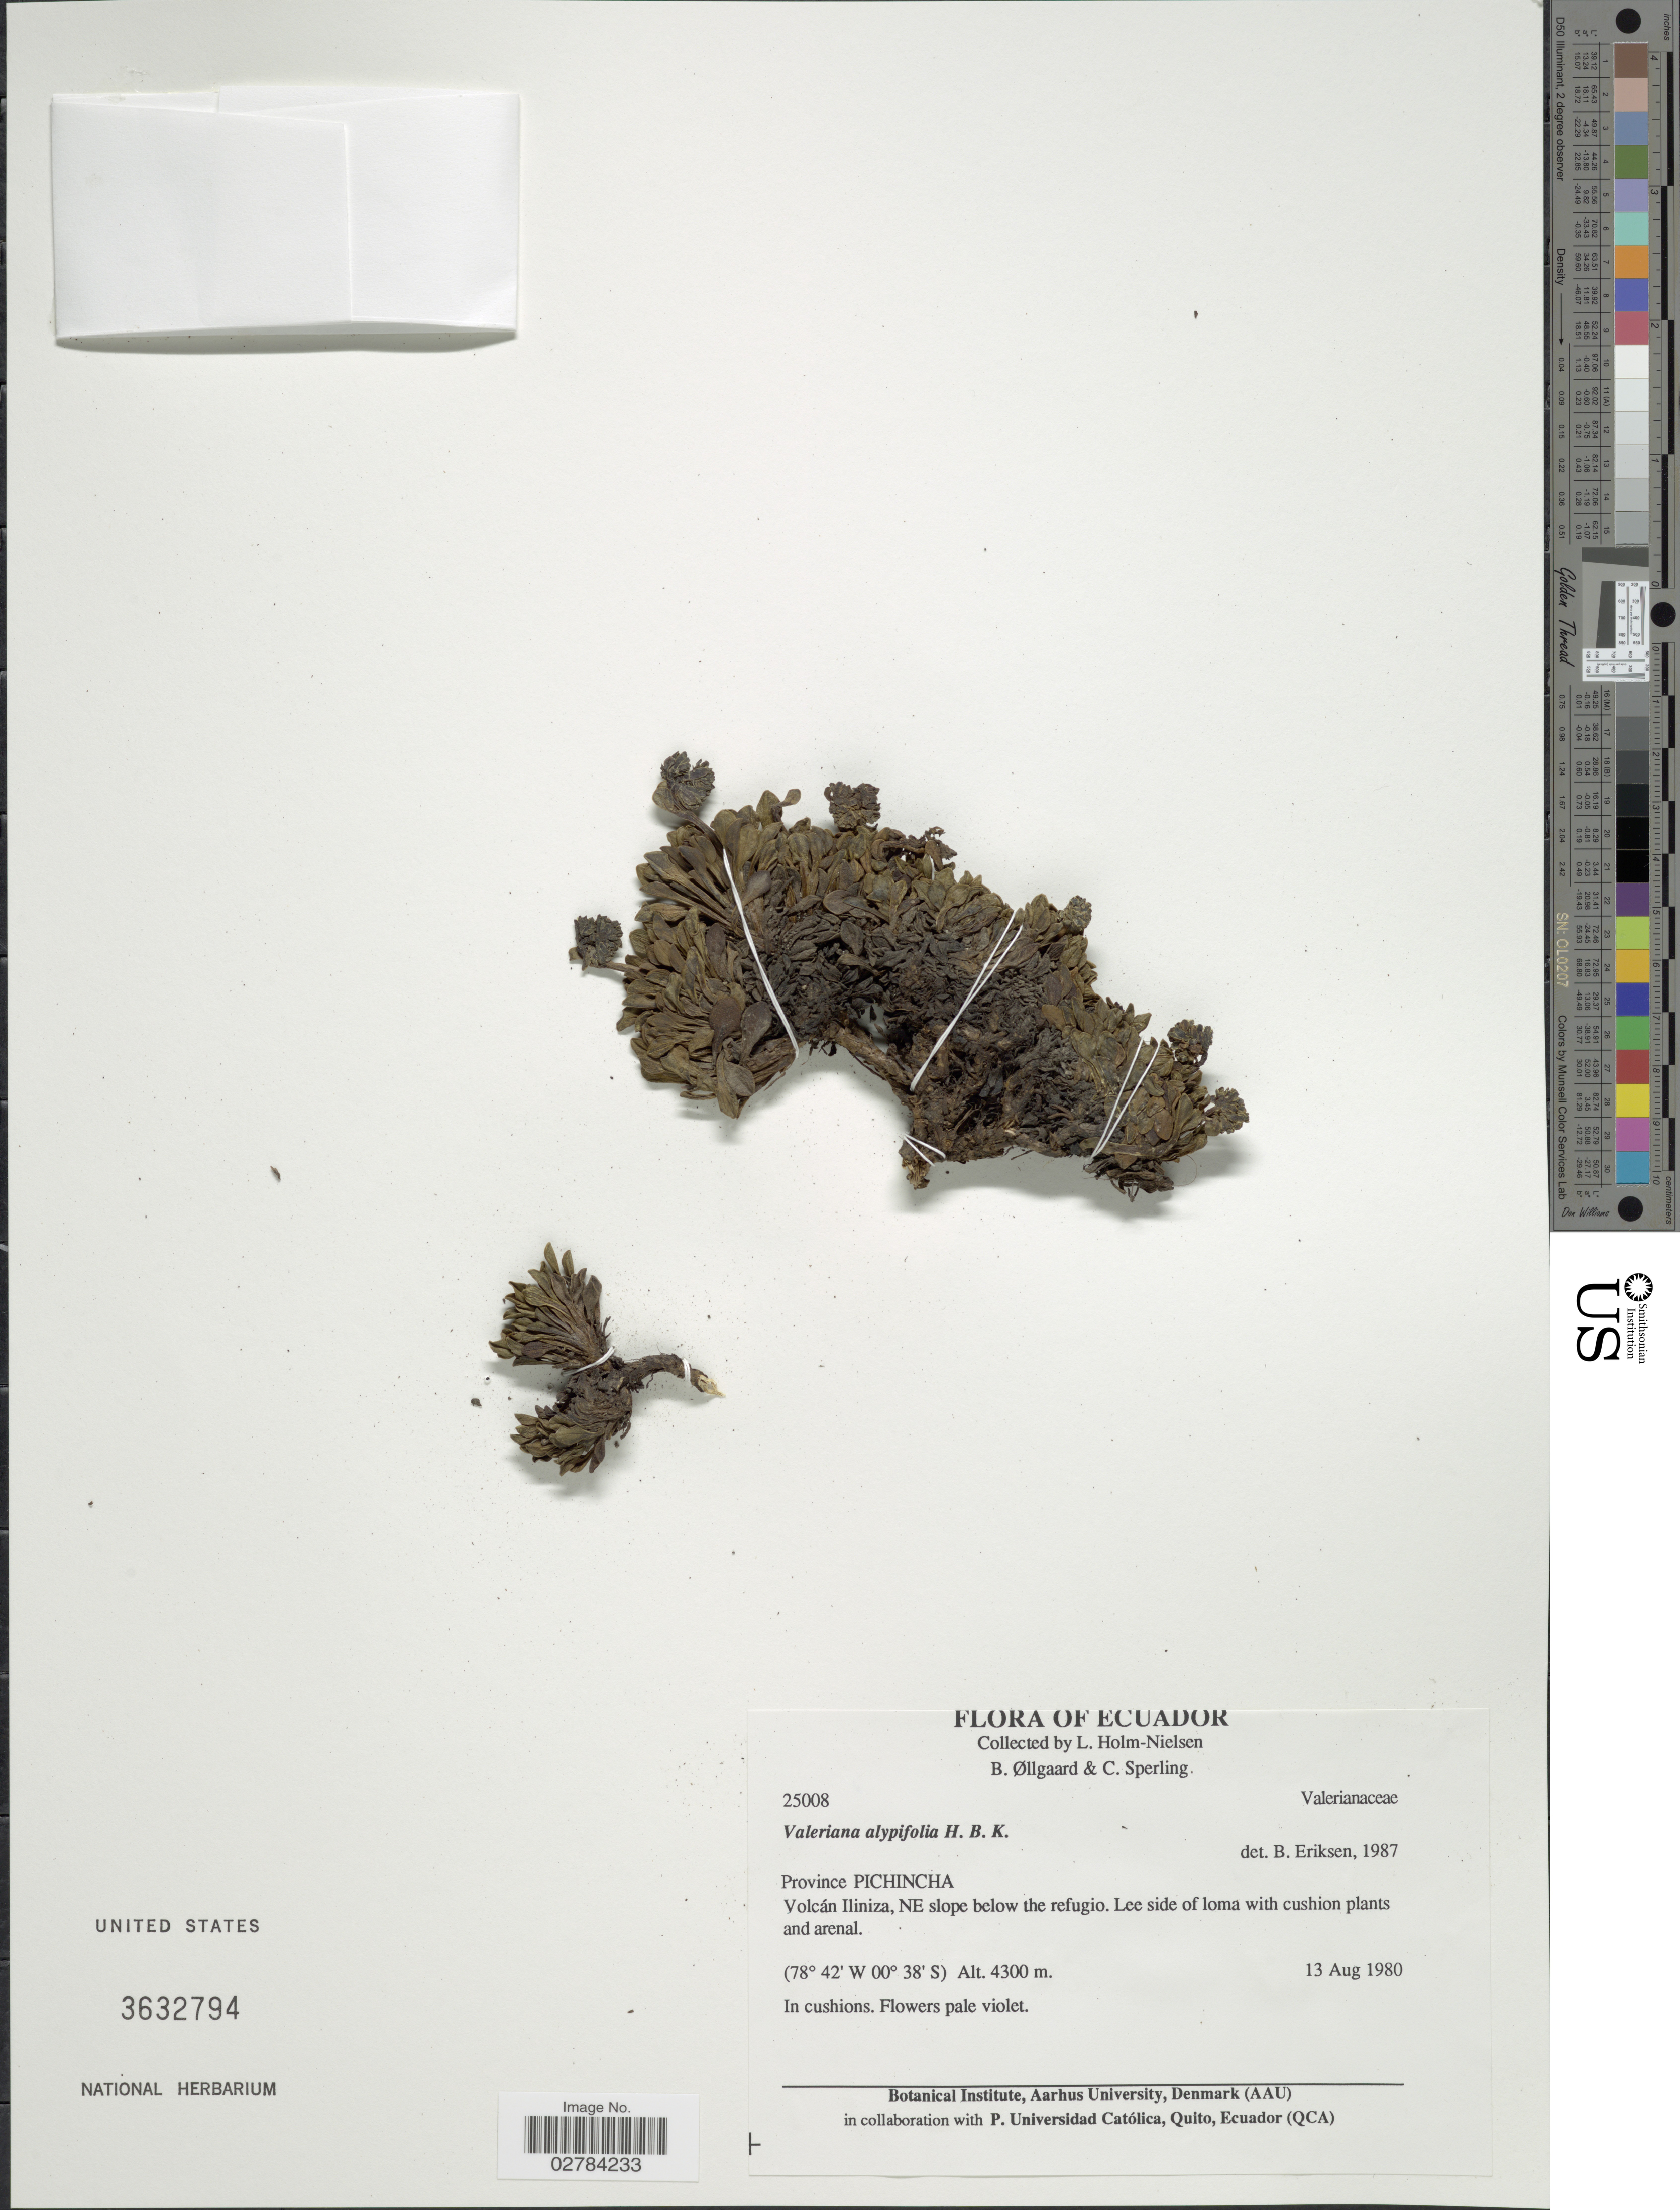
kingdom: Plantae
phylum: Tracheophyta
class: Magnoliopsida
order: Dipsacales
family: Caprifoliaceae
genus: Valeriana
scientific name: Valeriana alypifolia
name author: Kunth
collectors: L. Holm-Nielsen, B. Øllgaard & C. Sperling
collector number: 25008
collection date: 1980-08-13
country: Ecuador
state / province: Pichincha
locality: Volcán Iliniza, NE slope below the refugio. Lee side of loma with cushion plants and arenal.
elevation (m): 4300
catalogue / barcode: US 3632794